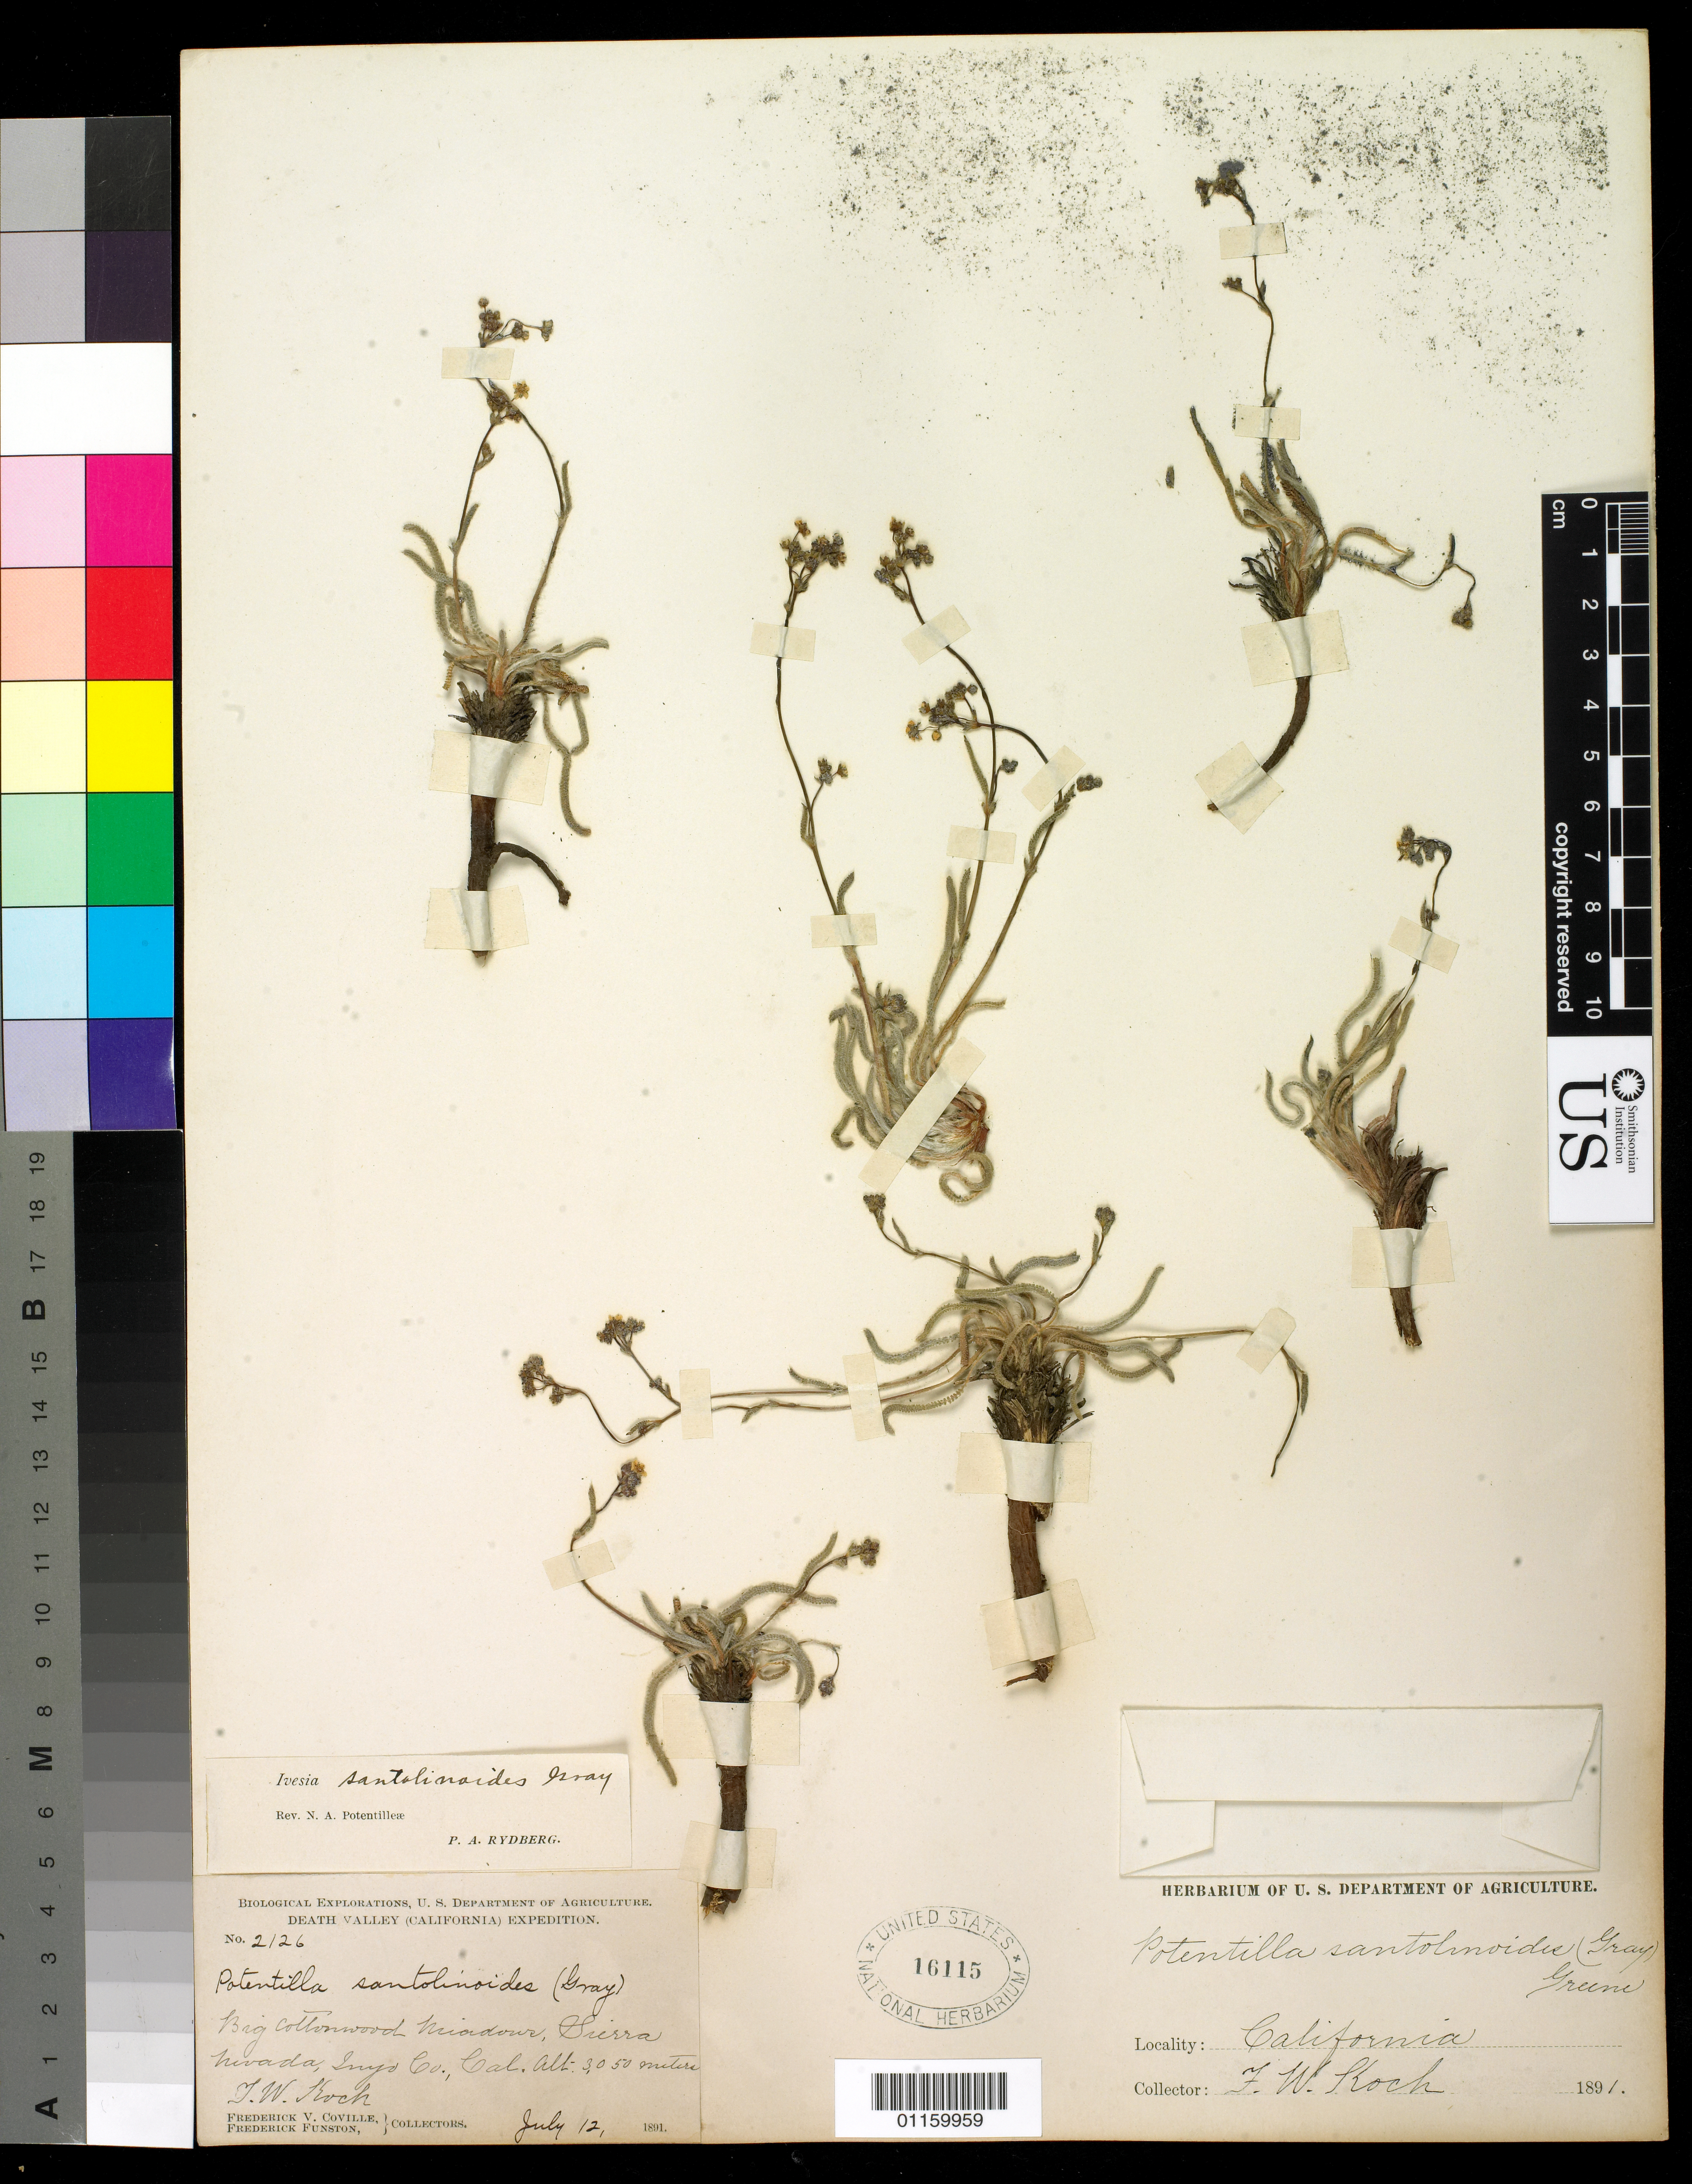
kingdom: Plantae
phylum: Tracheophyta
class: Magnoliopsida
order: Rosales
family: Rosaceae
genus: Potentilla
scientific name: Potentilla santalinoides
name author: (A. Gray) Greene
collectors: F. W. Koch, F. Funston & F. V. Coville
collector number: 2126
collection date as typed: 12 Jul 1891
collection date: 1891-07-12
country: United States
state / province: California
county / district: Inyo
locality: Big Cottonwood Meadows, Sierra Nevada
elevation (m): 3050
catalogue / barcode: US 16115